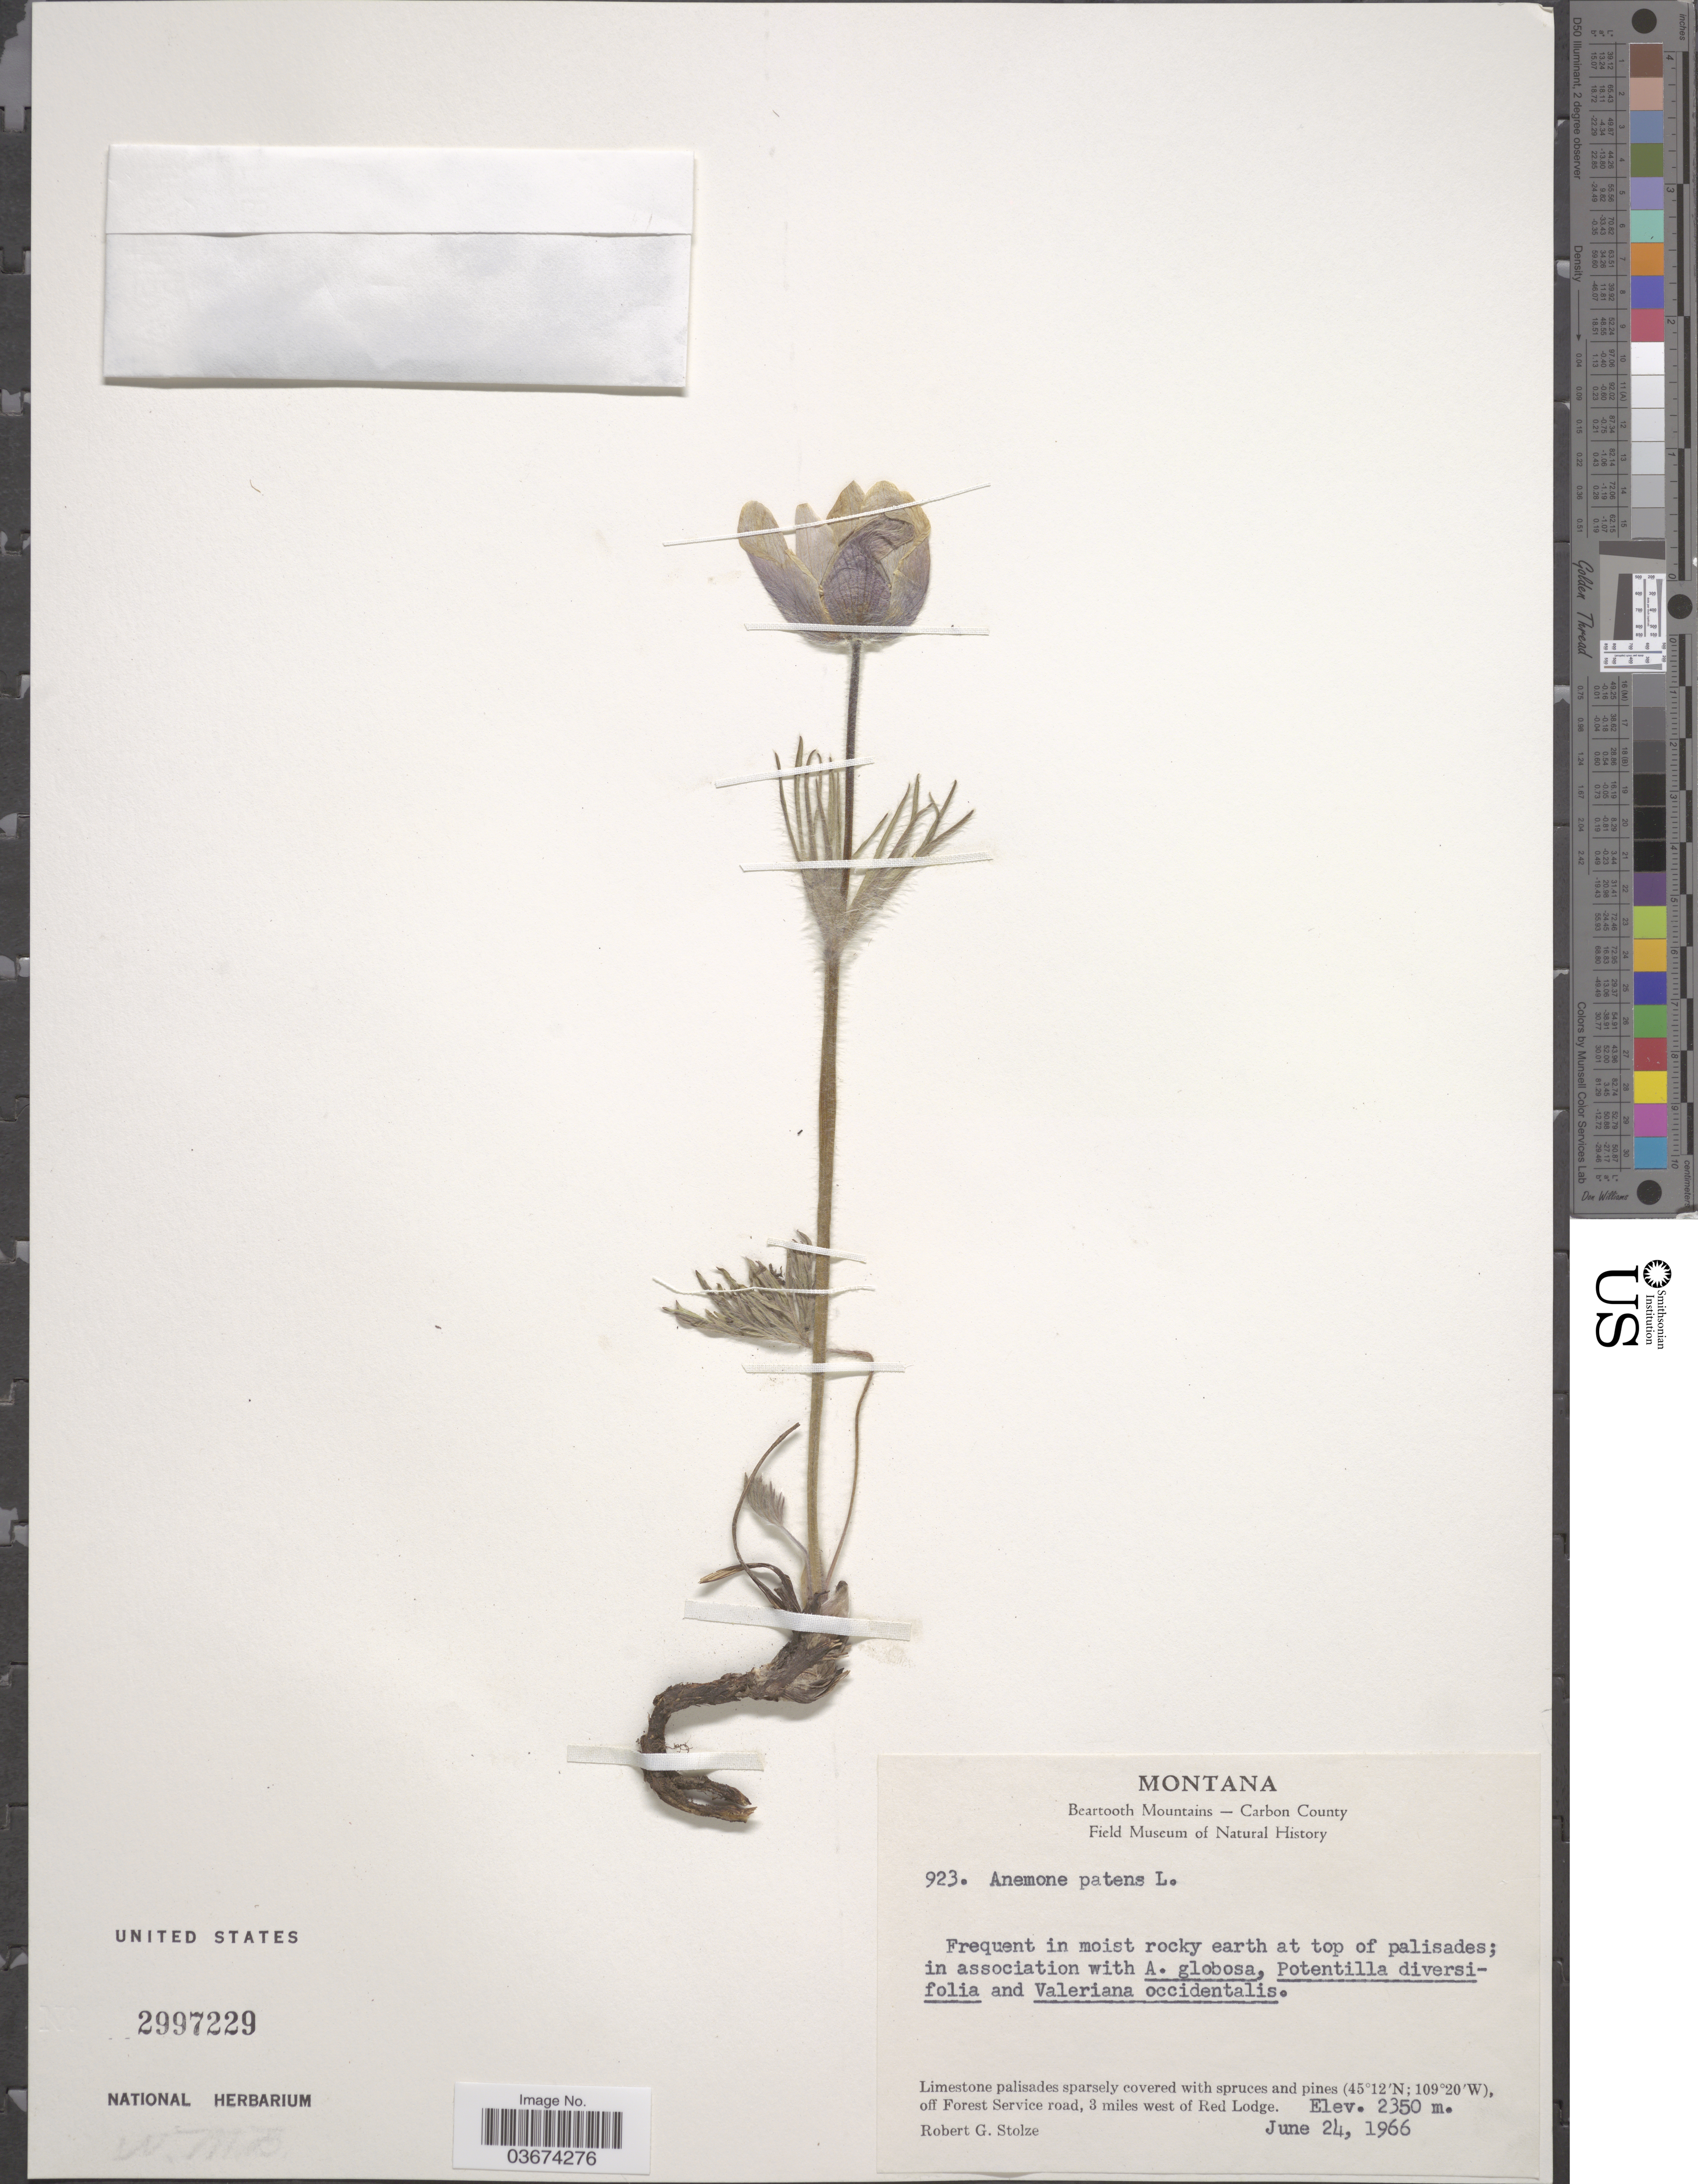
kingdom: Plantae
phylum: Tracheophyta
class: Magnoliopsida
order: Ranunculales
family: Ranunculaceae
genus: Pulsatilla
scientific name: Pulsatilla nuttalliana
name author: (DC.) Bercht. & J. Presl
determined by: Strong, Mark T., (BOT), Smithsonian Institution - National Museum of Natural History (UNITED STATES)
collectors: R. G. Stolze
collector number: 923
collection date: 1966-06-24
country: United States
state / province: Montana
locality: Beartooth Mountains - Carbon County. Off Forest Service road, 3 miles west of Red Lodge.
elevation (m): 2350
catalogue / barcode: US 2997229